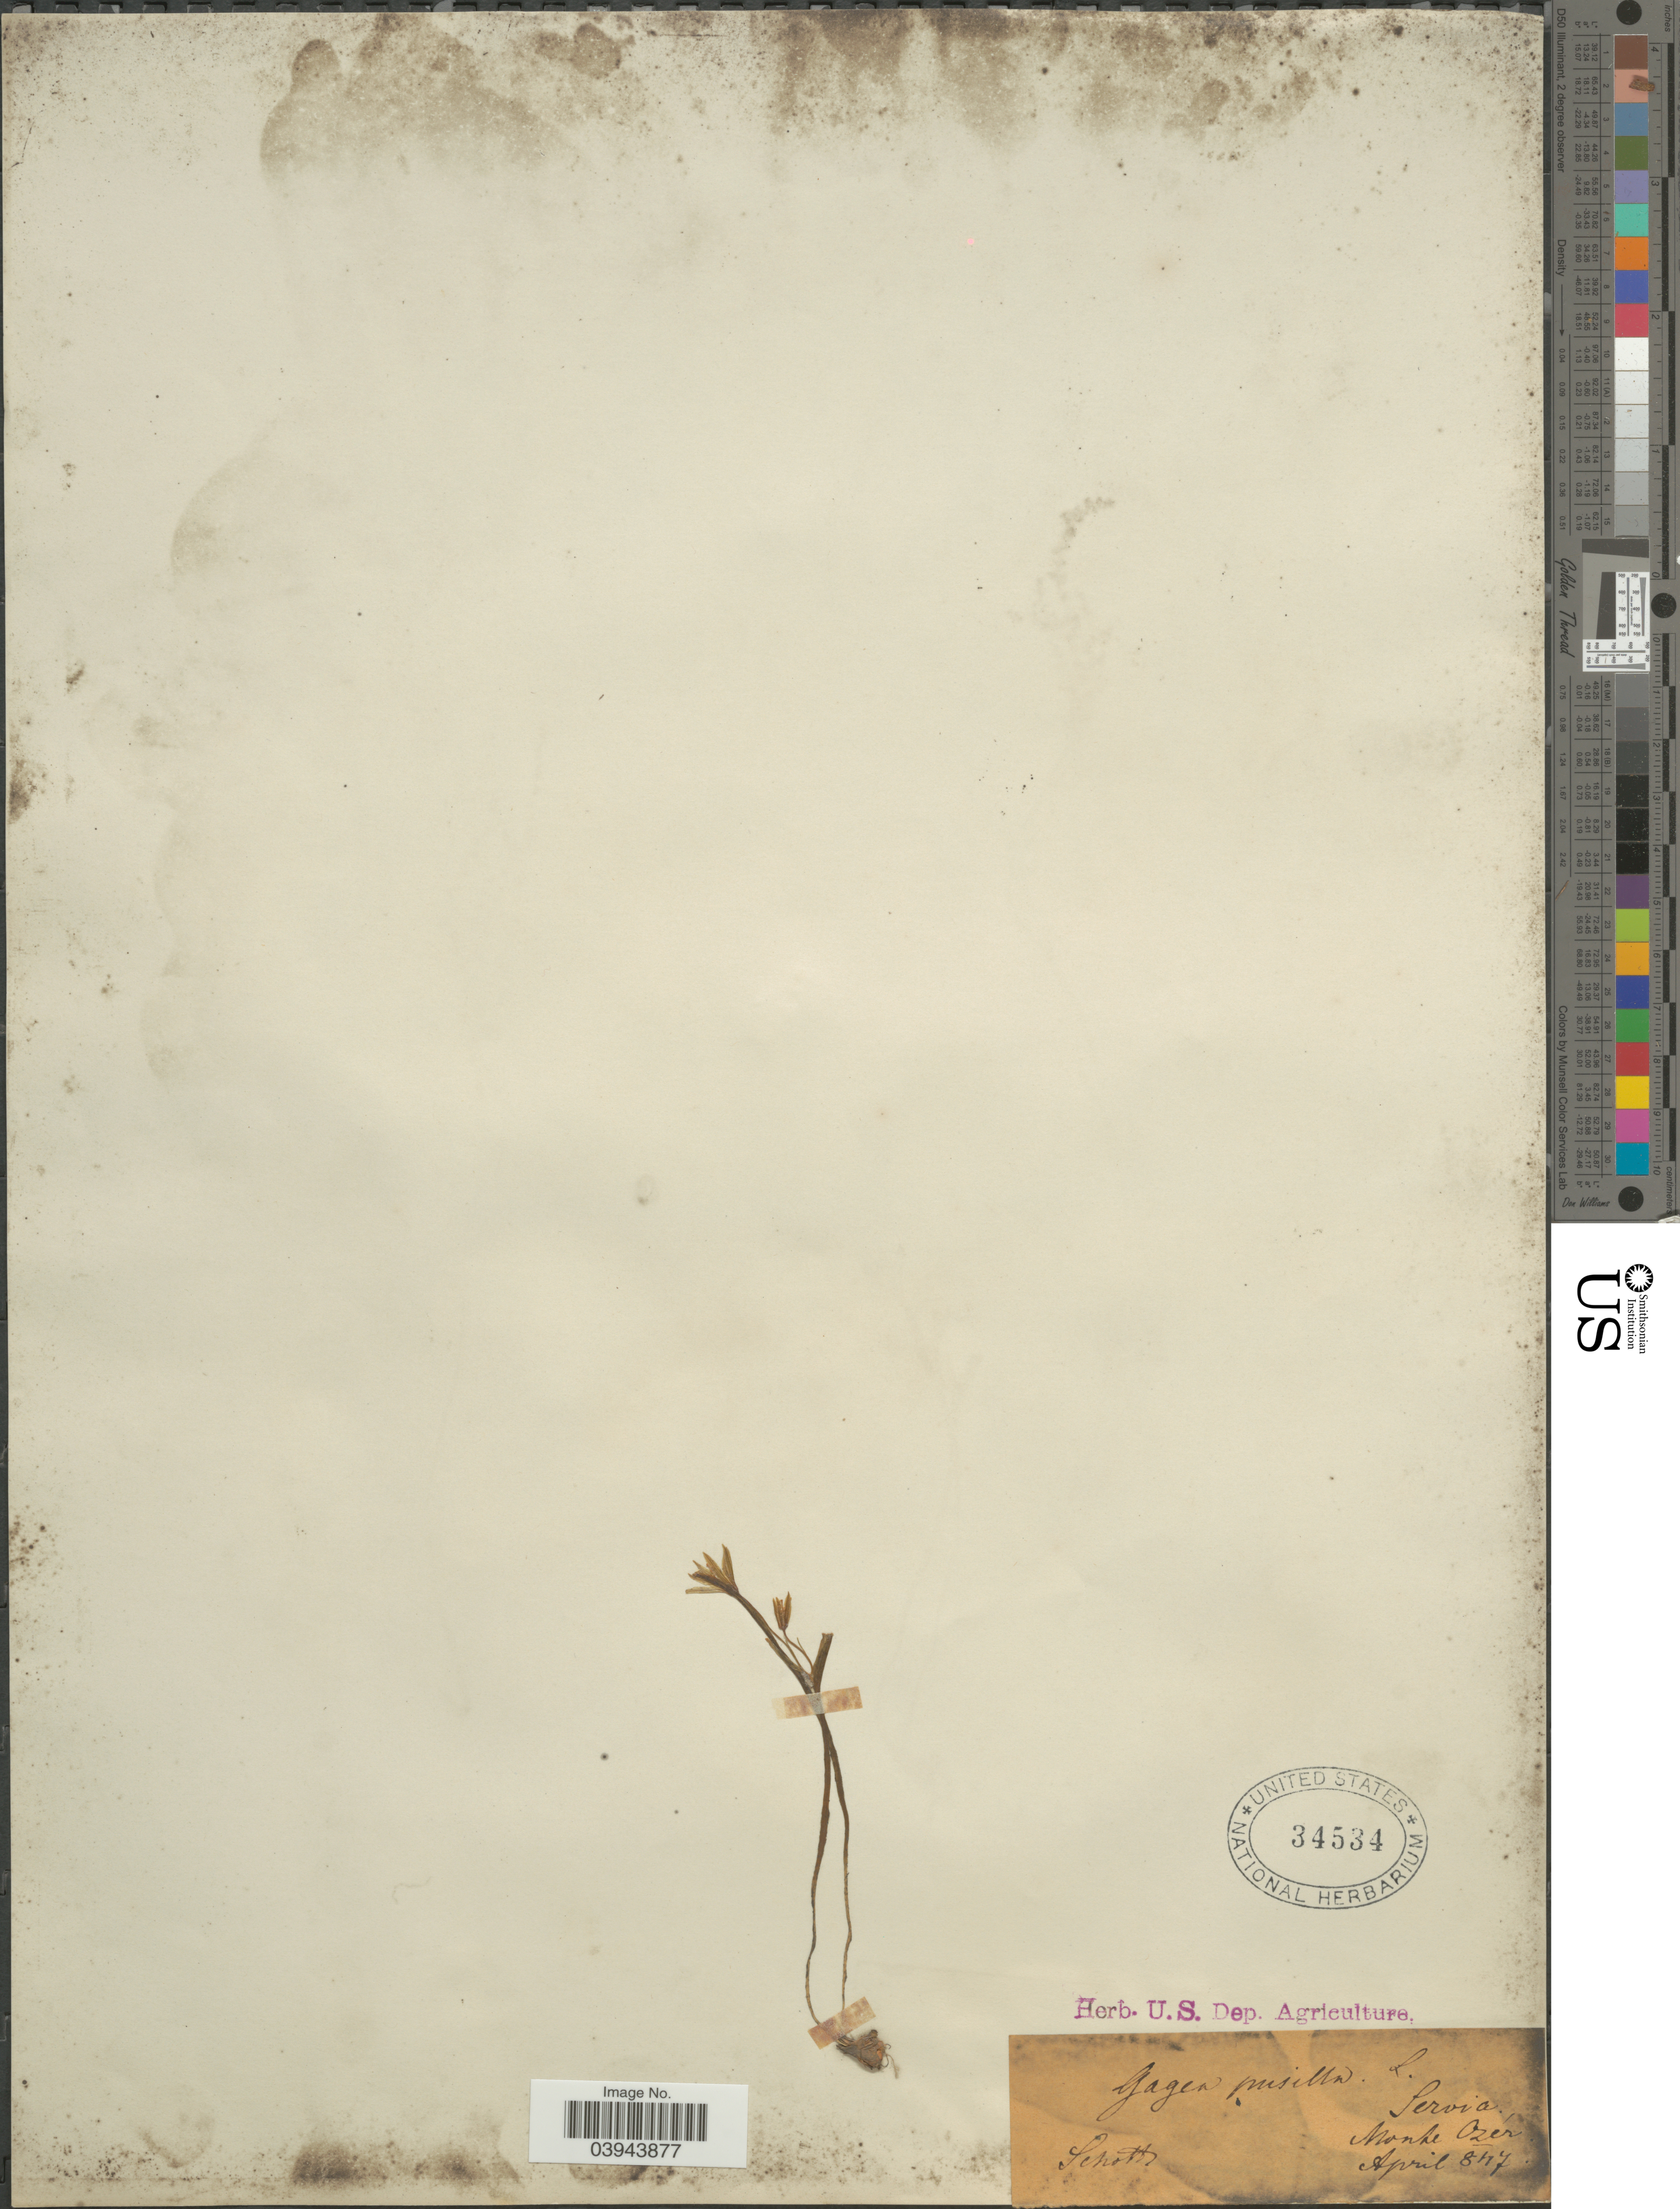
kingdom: Plantae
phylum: Tracheophyta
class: Liliopsida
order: Liliales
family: Liliaceae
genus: Gagea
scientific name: Gagea pusilla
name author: (F.W. Schmidt) Sweet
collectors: -. Schottz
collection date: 1847-04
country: Serbia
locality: Servia. Monte Ozer.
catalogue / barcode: US 34534